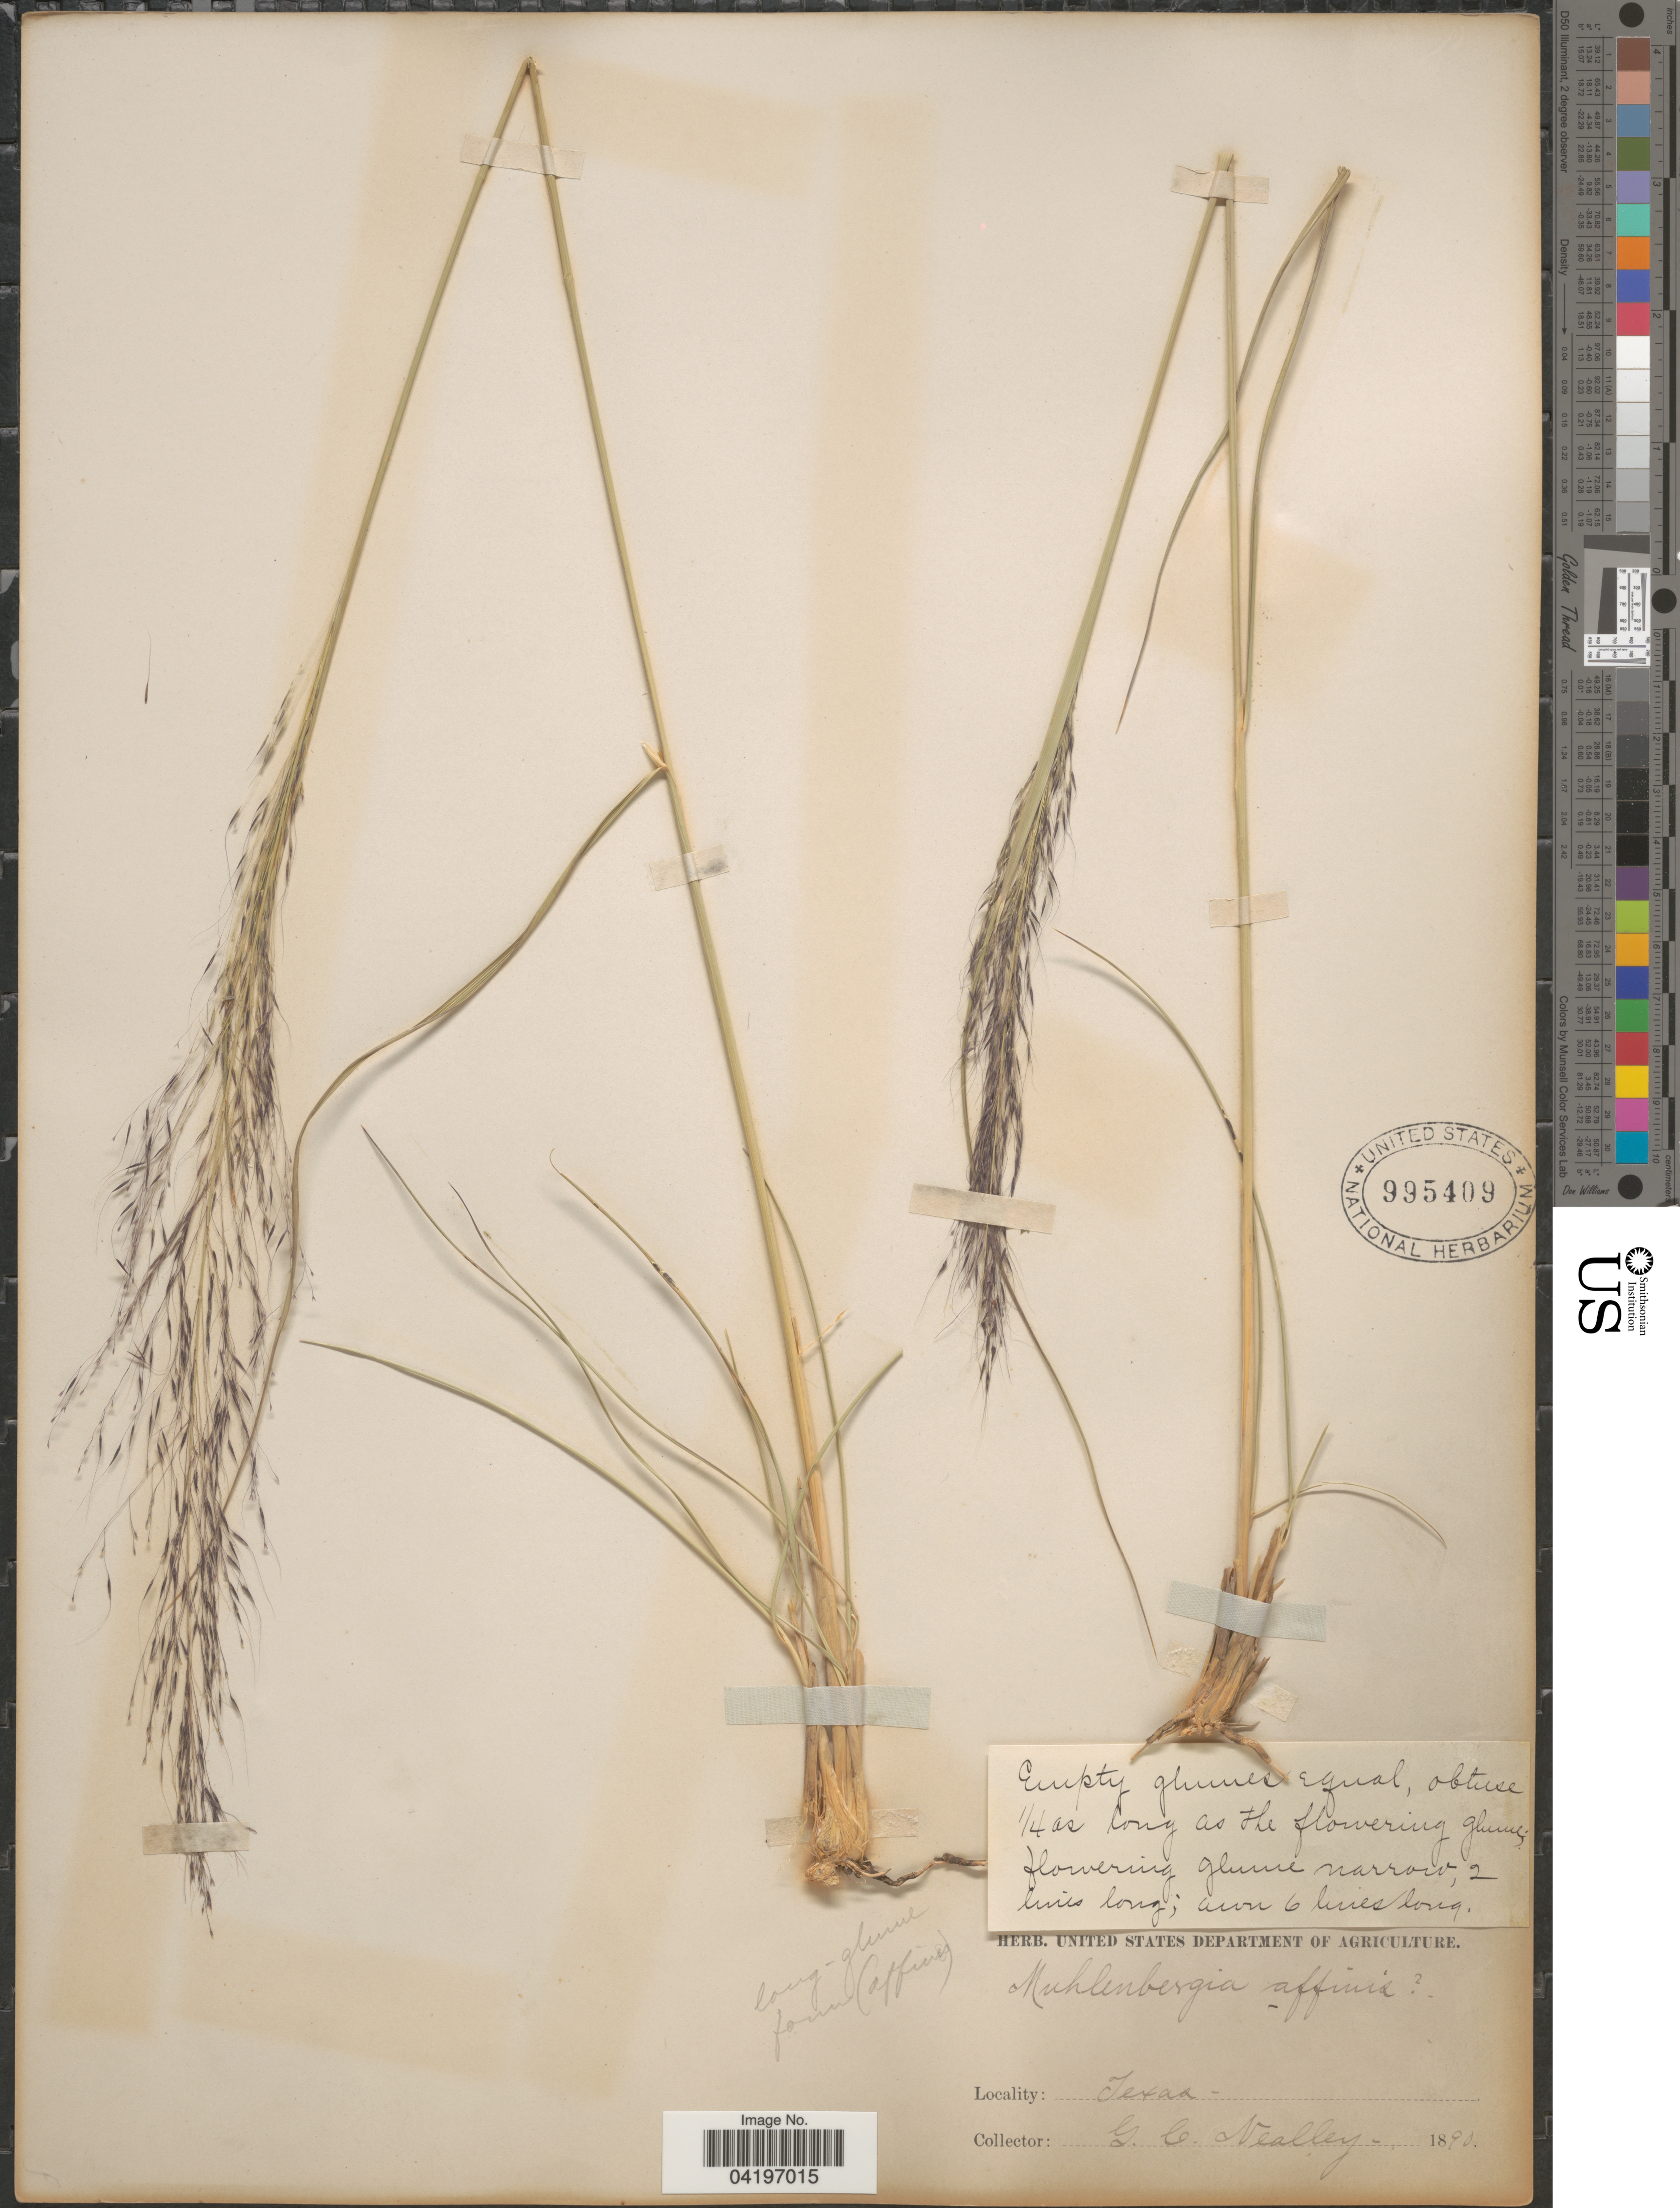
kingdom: Plantae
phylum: Tracheophyta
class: Liliopsida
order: Poales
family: Poaceae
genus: Muhlenbergia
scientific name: Muhlenbergia rigida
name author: (Kunth) Kunth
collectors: G. C. Nealley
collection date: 1890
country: United States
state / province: Texas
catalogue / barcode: US 995409